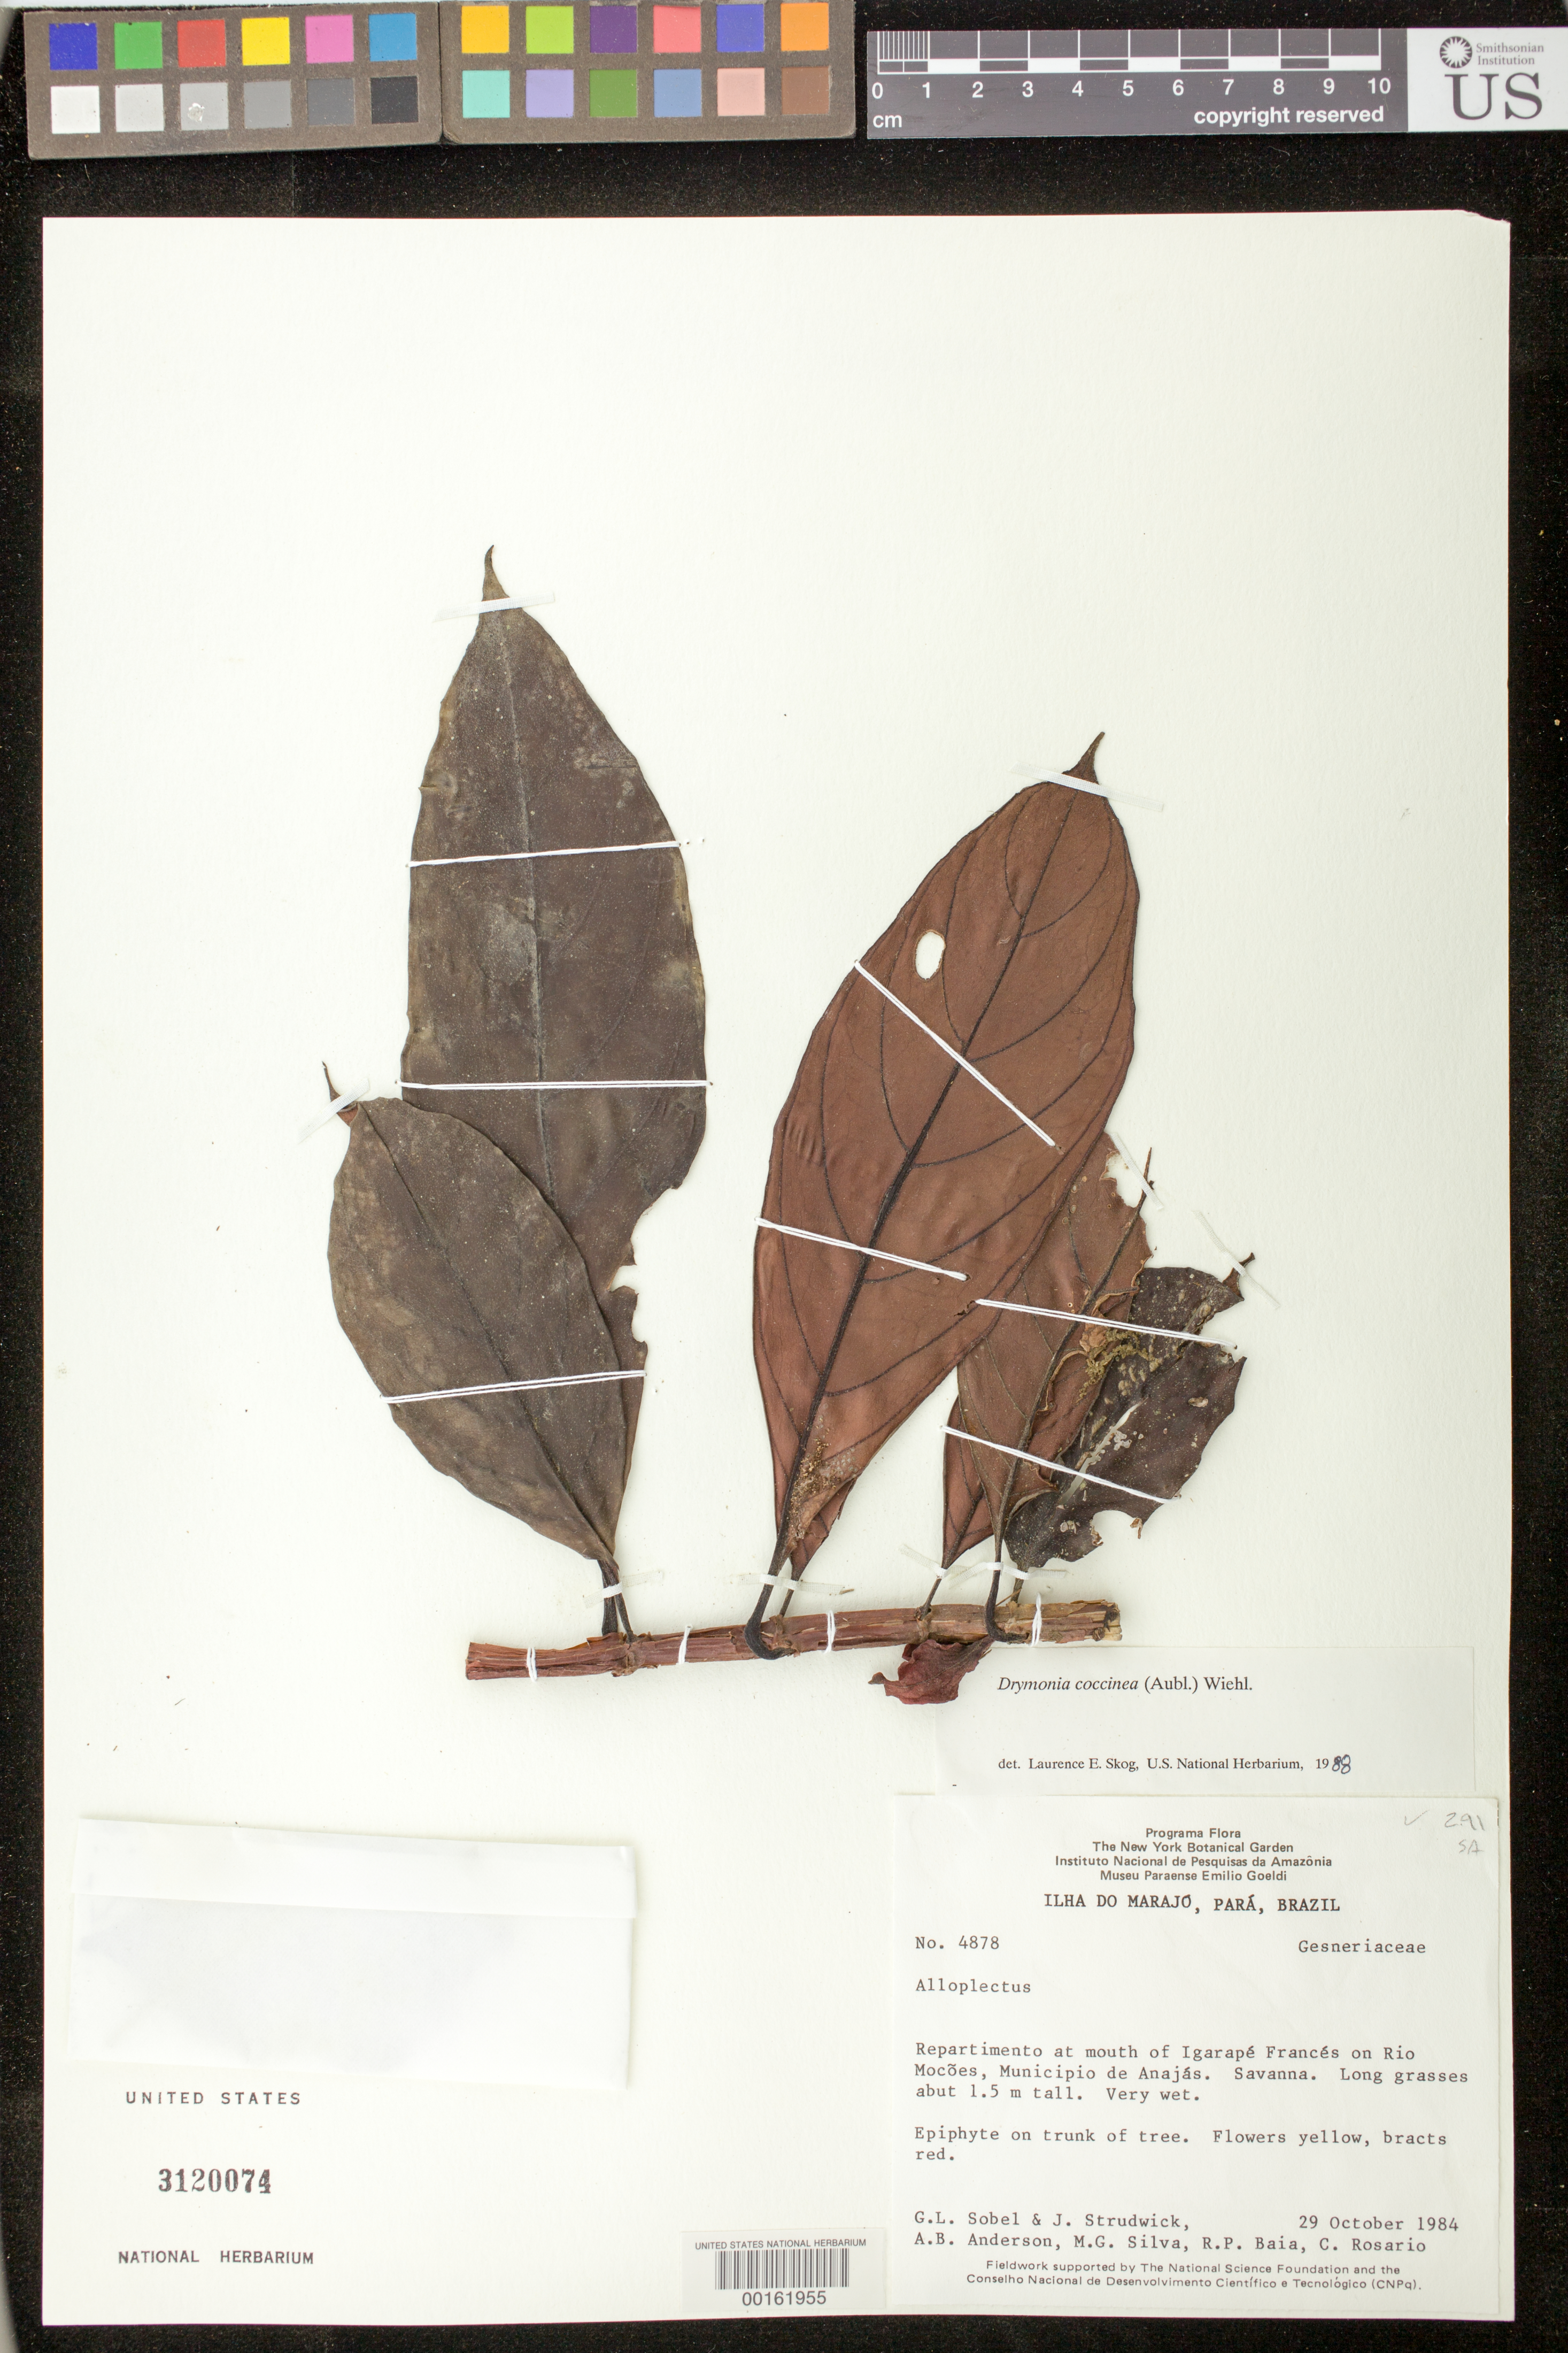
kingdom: Plantae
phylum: Tracheophyta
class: Magnoliopsida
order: Lamiales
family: Gesneriaceae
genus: Drymonia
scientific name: Drymonia coccinea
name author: (Aubl.) Wiehler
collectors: G. L. Sobel & et al.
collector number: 4878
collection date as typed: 29 Oct 1984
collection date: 1984-10-29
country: Brazil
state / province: Pará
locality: Ilha do Marajo, repartimento at mouth of Igarape Frances on Rio Mocoes, municipality of Anajas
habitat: Savanna, long grasses about 1.5 m tall, very wet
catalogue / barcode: US 3120074